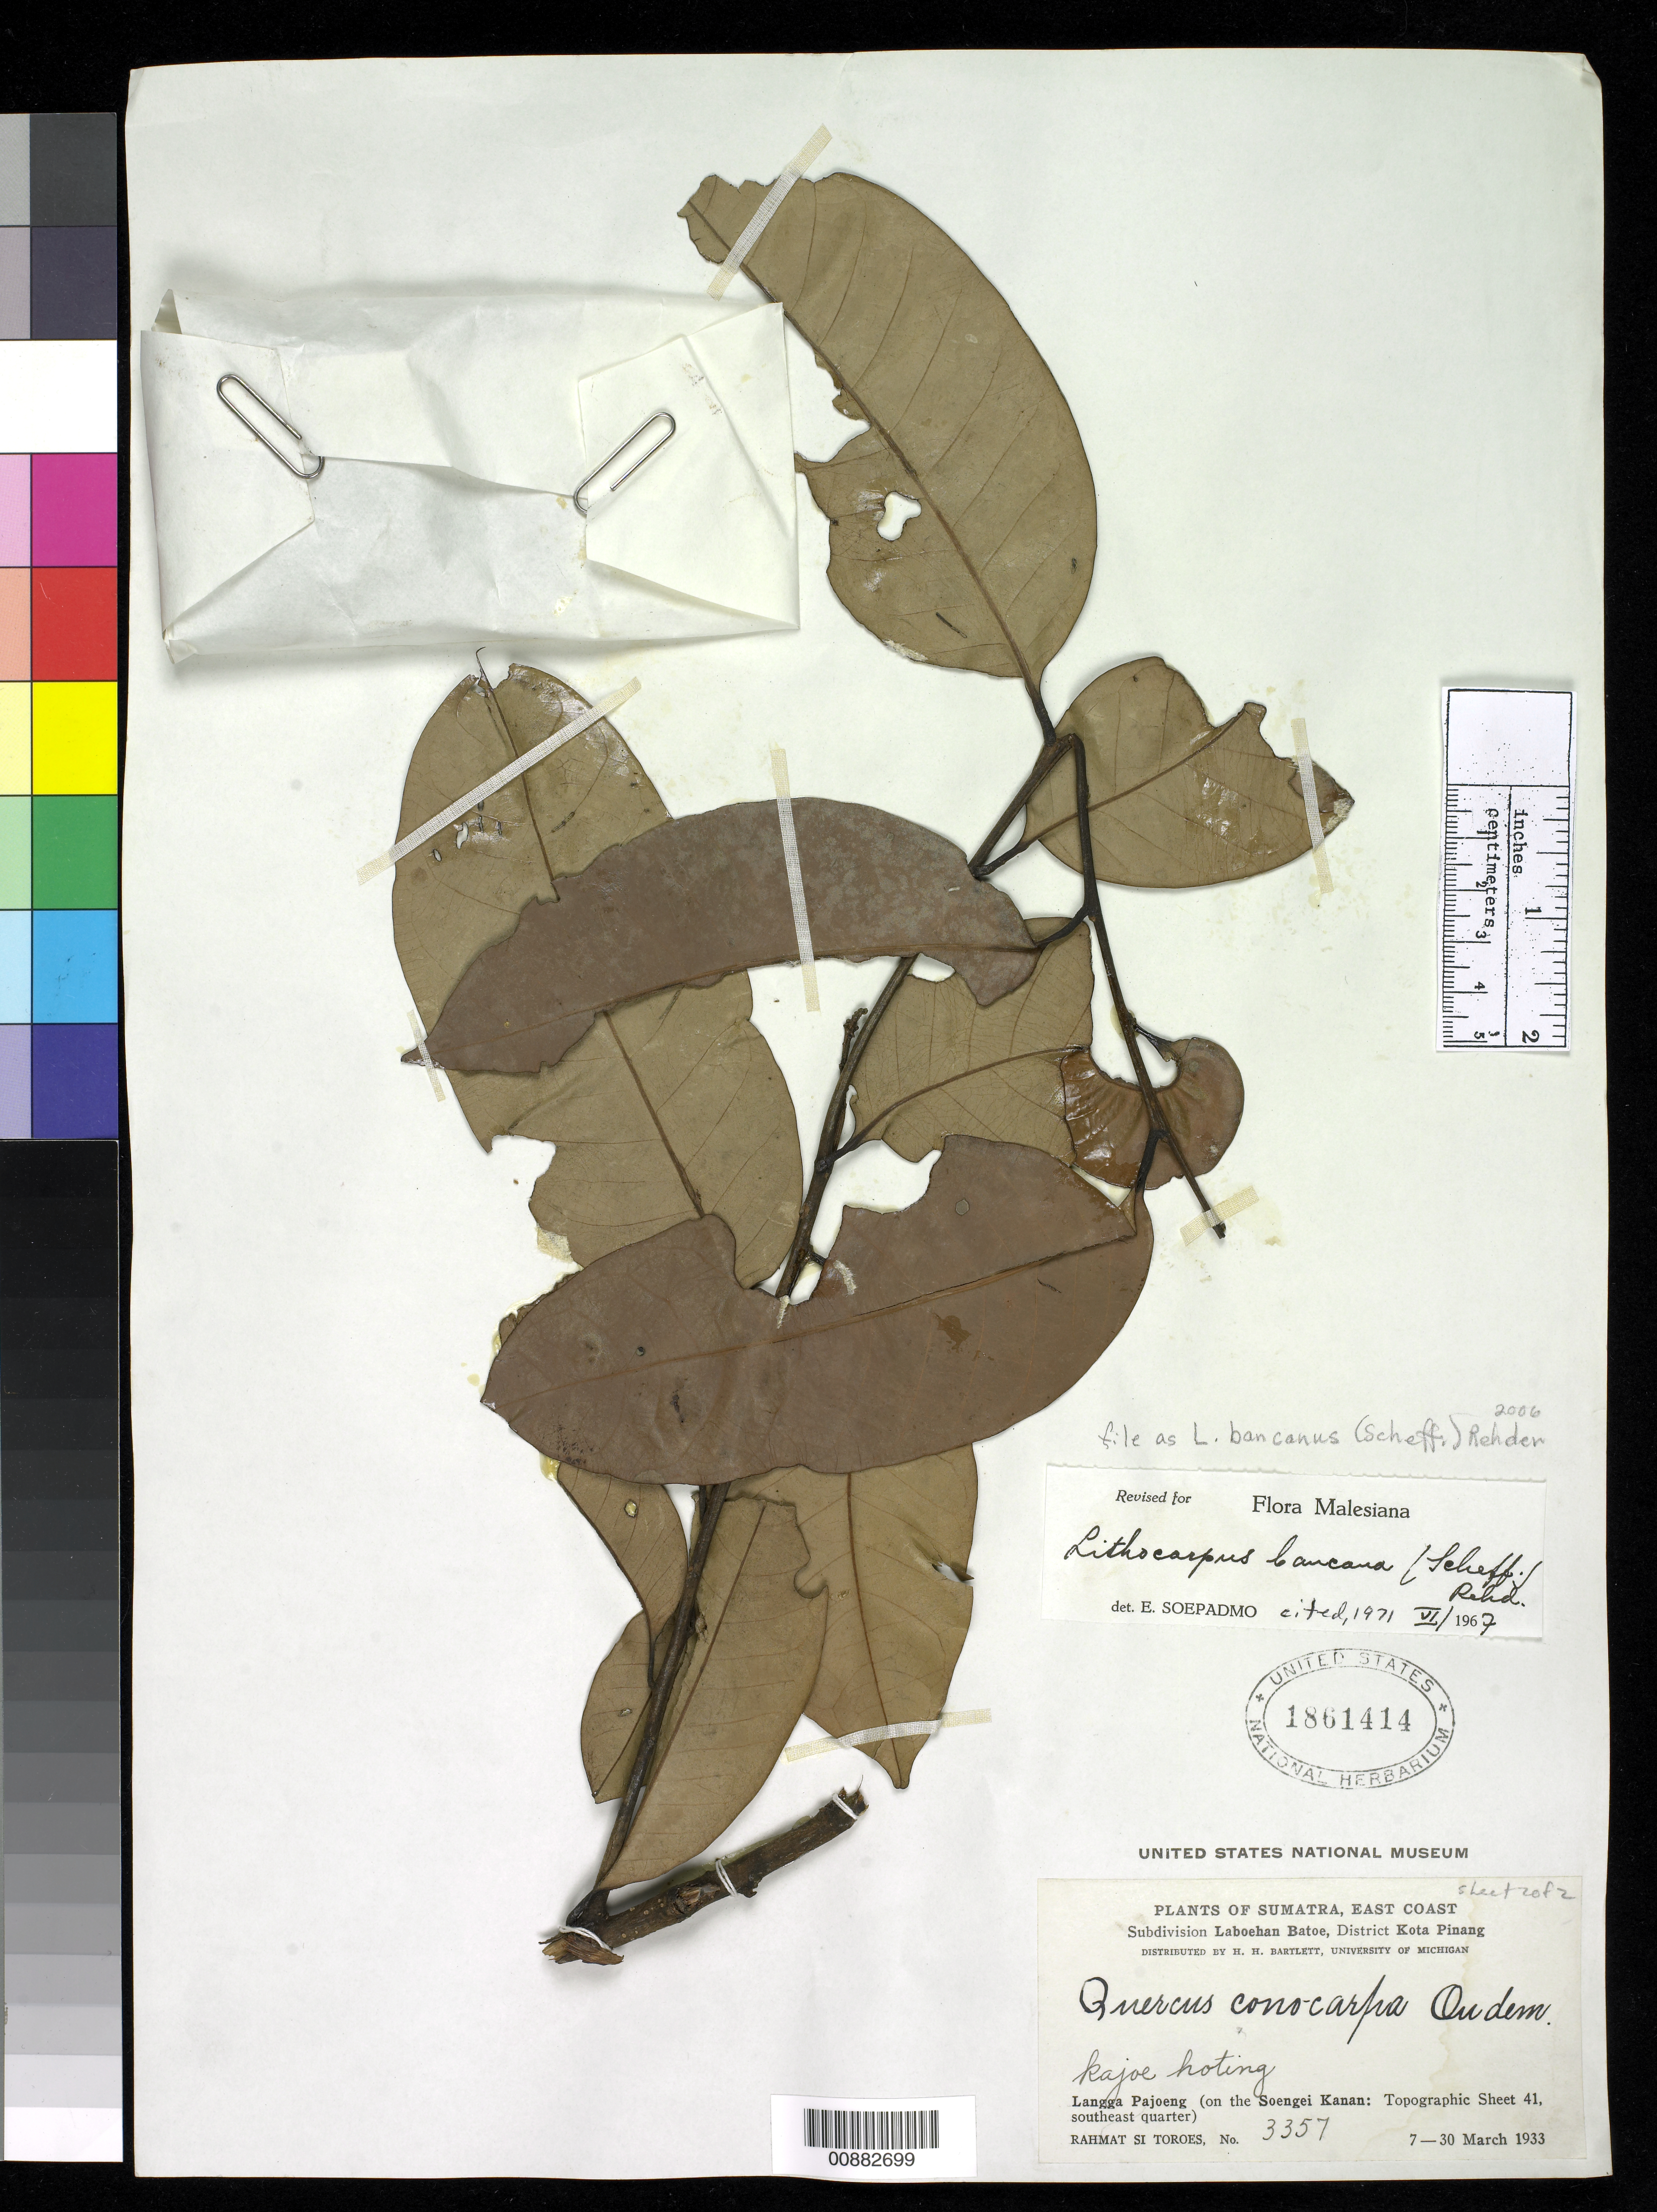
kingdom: Plantae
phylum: Tracheophyta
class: Magnoliopsida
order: Fagales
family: Fagaceae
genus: Lithocarpus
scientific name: Lithocarpus bancanus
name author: (Scheff.) Rehder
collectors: Rahmat Si Boeea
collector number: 3357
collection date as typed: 07 Mar 1933 to 30 Mar 1933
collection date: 1933-03-07/1933-03-30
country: Indonesia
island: Sumatra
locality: Kota Pinan District, Laboehan Batoe subdivision, E coast, Langga Pajoeng (on the Soengei Kanan: topographic sheet 41, southeast quarter)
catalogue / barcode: US 1861414